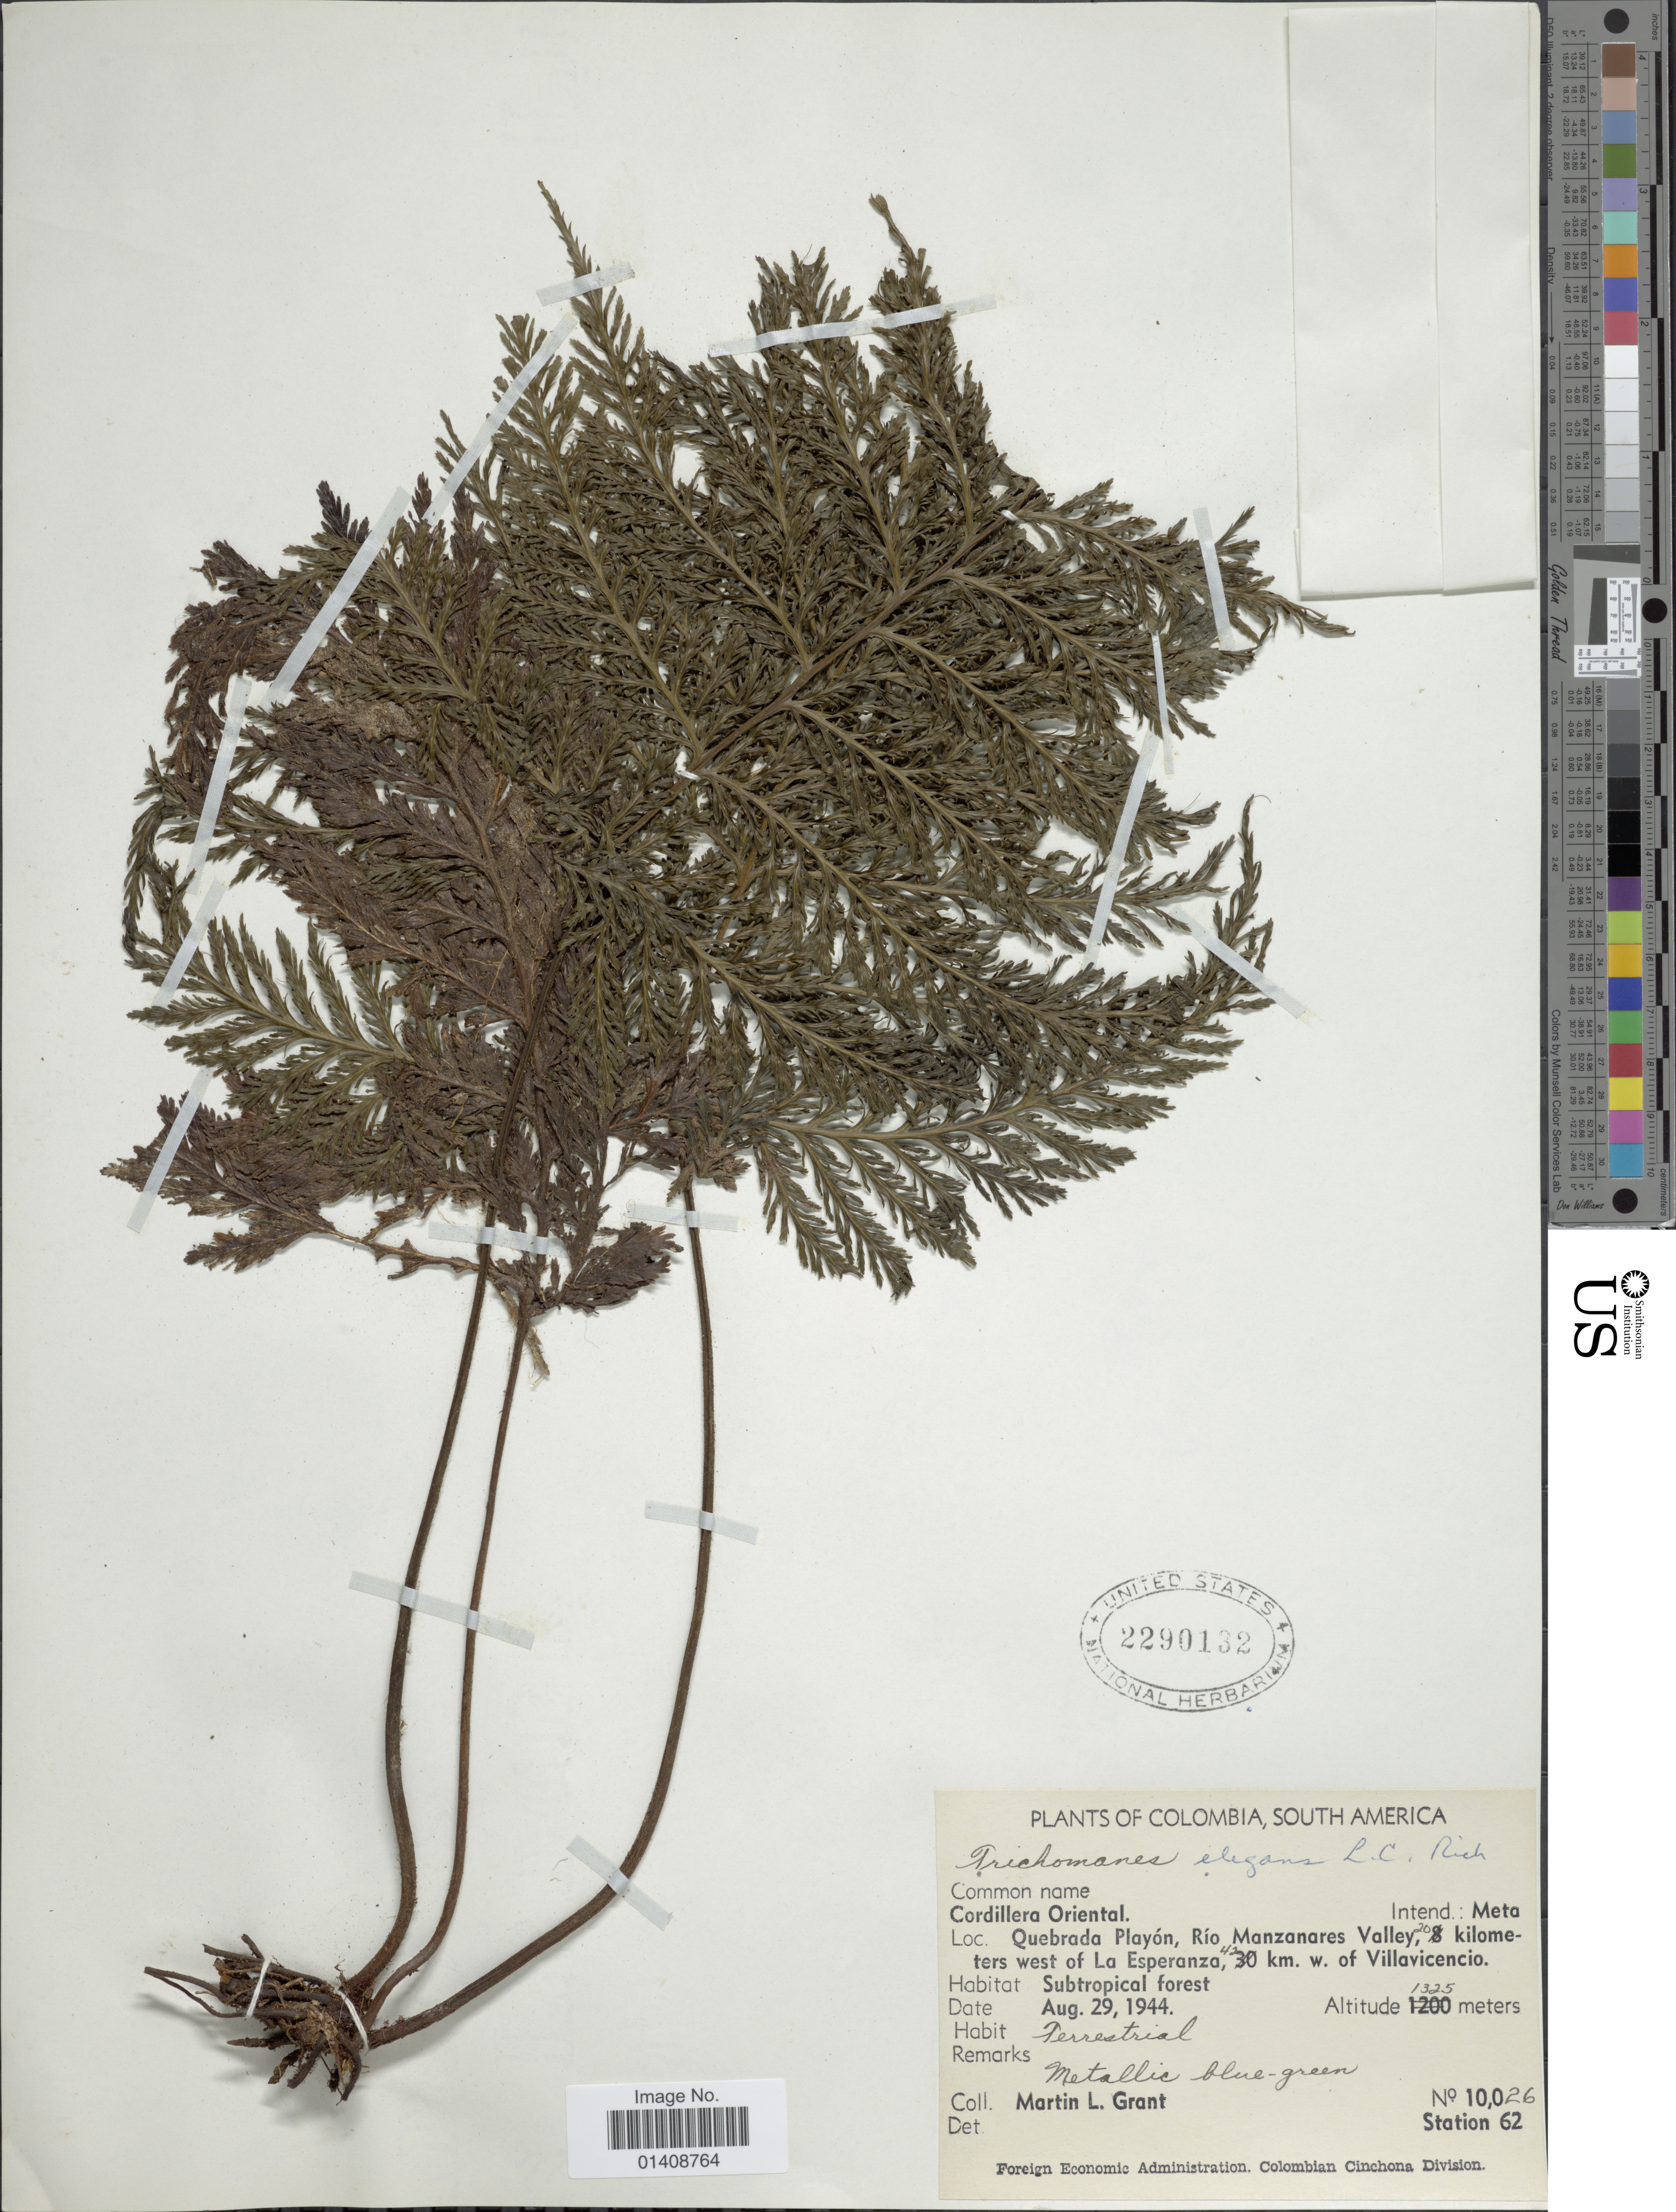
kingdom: Plantae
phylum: Tracheophyta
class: Polypodiopsida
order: Hymenophyllales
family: Hymenophyllaceae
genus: Trichomanes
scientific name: Trichomanes elegans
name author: Rich.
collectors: M. L. Grant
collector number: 10026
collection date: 1944-08-29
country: Colombia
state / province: Meta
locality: Cordillera Oriental. Quebrada Playon, Rio Manzanares Valley, 20 kilometers west of La Esperanza, 42 km. w. of Villavicencio.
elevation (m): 1325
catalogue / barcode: US 2290132